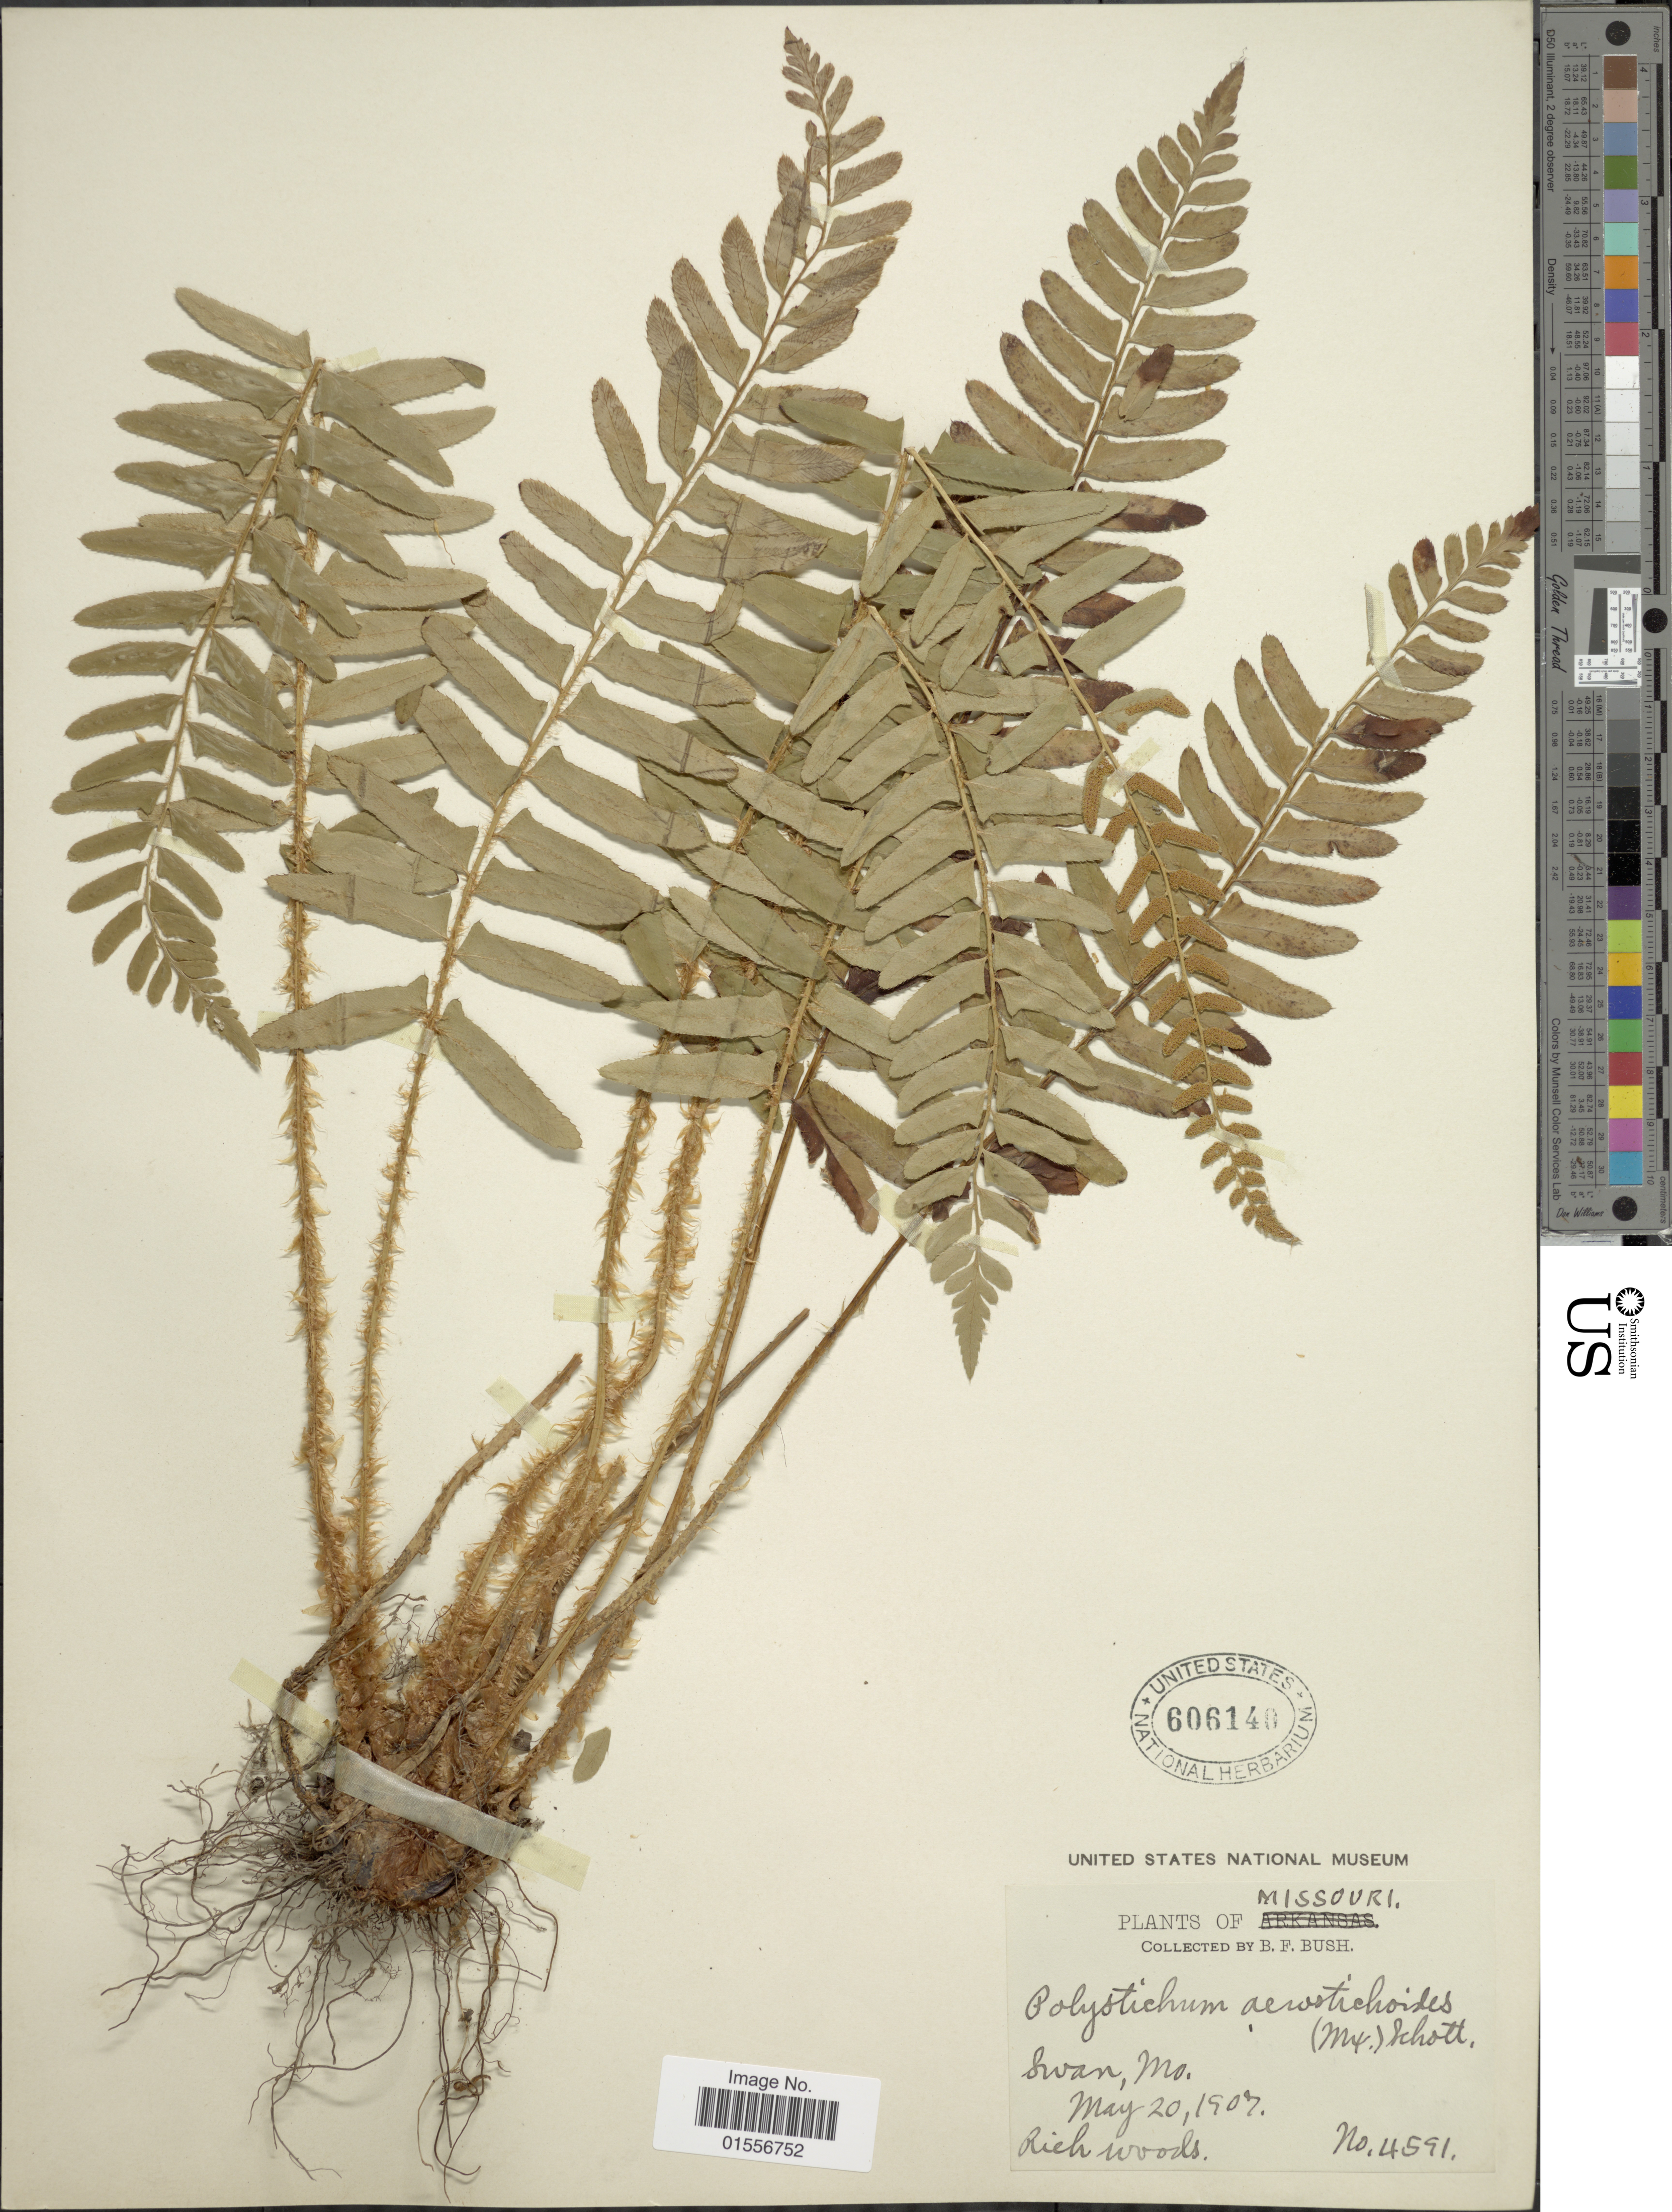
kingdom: Plantae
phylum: Tracheophyta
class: Polypodiopsida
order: Polypodiales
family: Dryopteridaceae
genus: Polystichum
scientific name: Polystichum acrostichoides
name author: (Michx.) Schott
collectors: B. F. Bush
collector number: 4591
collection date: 1907-05-20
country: United States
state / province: Missouri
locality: Swan.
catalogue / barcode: US 606140